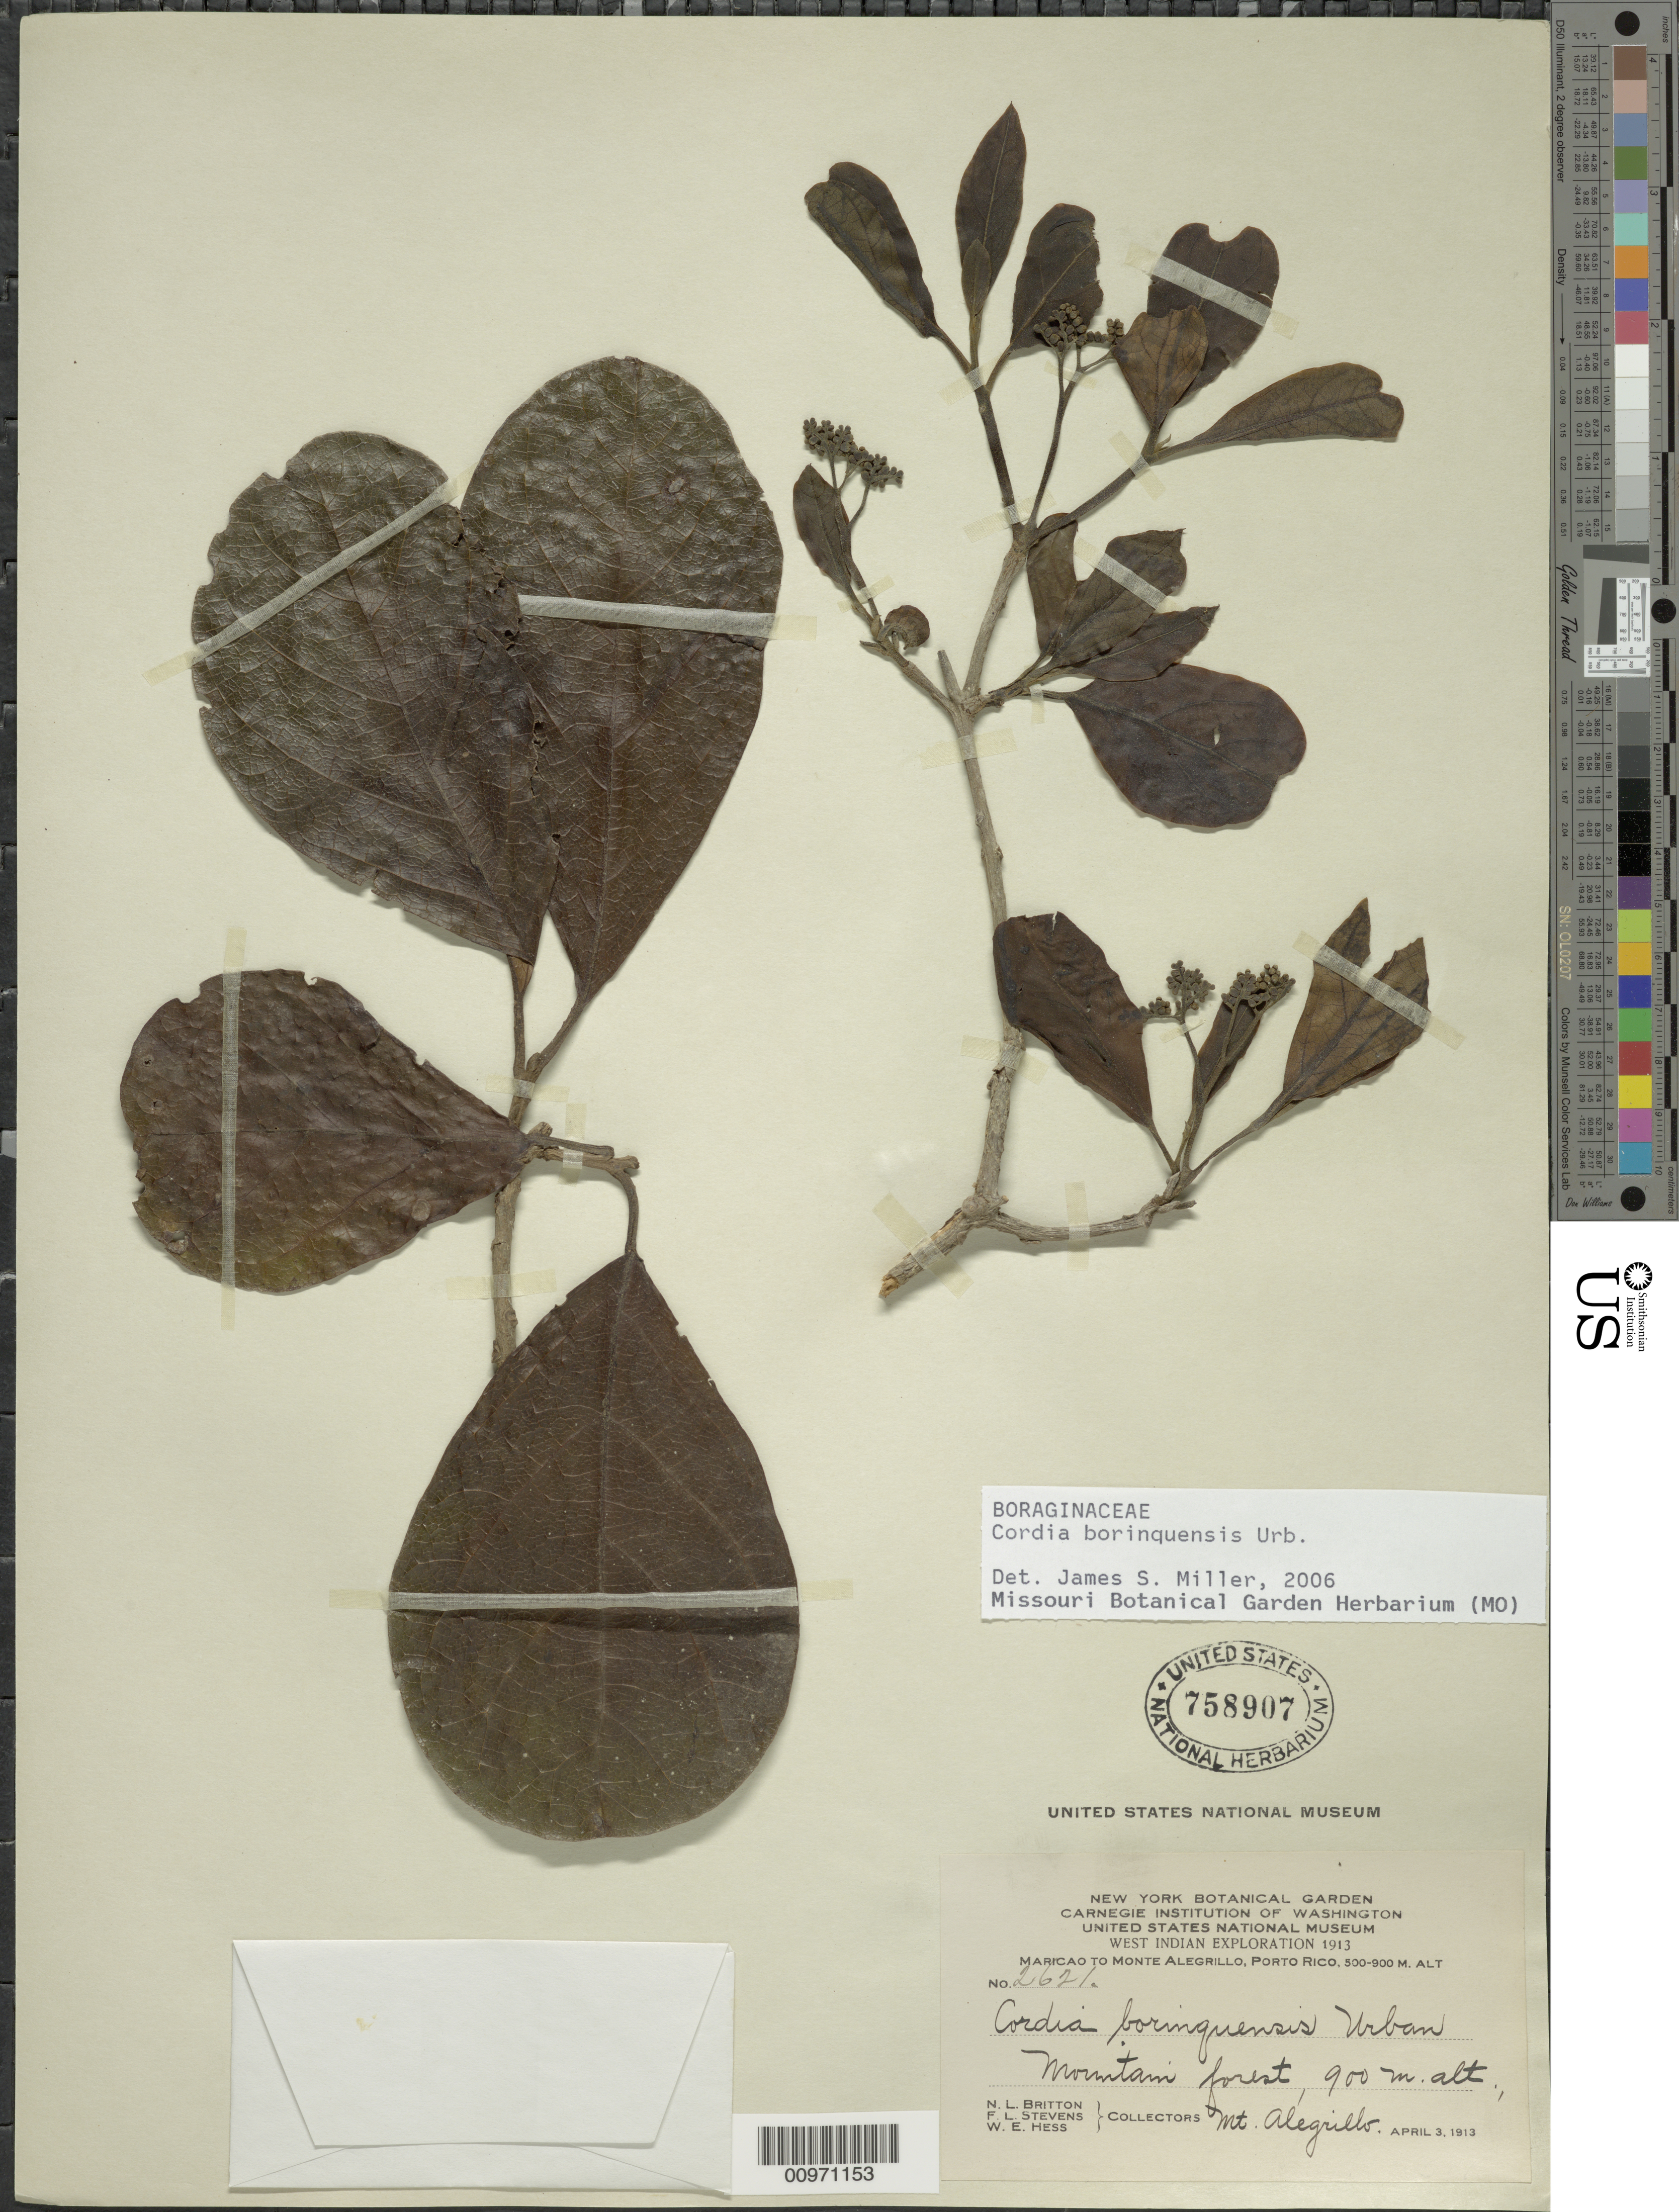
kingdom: Plantae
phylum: Tracheophyta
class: Magnoliopsida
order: Boraginales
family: Cordiaceae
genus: Cordia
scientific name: Cordia borinquensis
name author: Urb.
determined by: Miller, James S., (MO), Missouri Botanical Garden (UNITED STATES)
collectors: N. Britton, F. L. Stevens & W. Hess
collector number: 2621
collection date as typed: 03 Apr 1913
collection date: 1913-04-03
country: Puerto Rico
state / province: Maricao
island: Puerto Rico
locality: Mt. Alegrillo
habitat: Mountain forest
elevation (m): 900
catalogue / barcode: US 758907